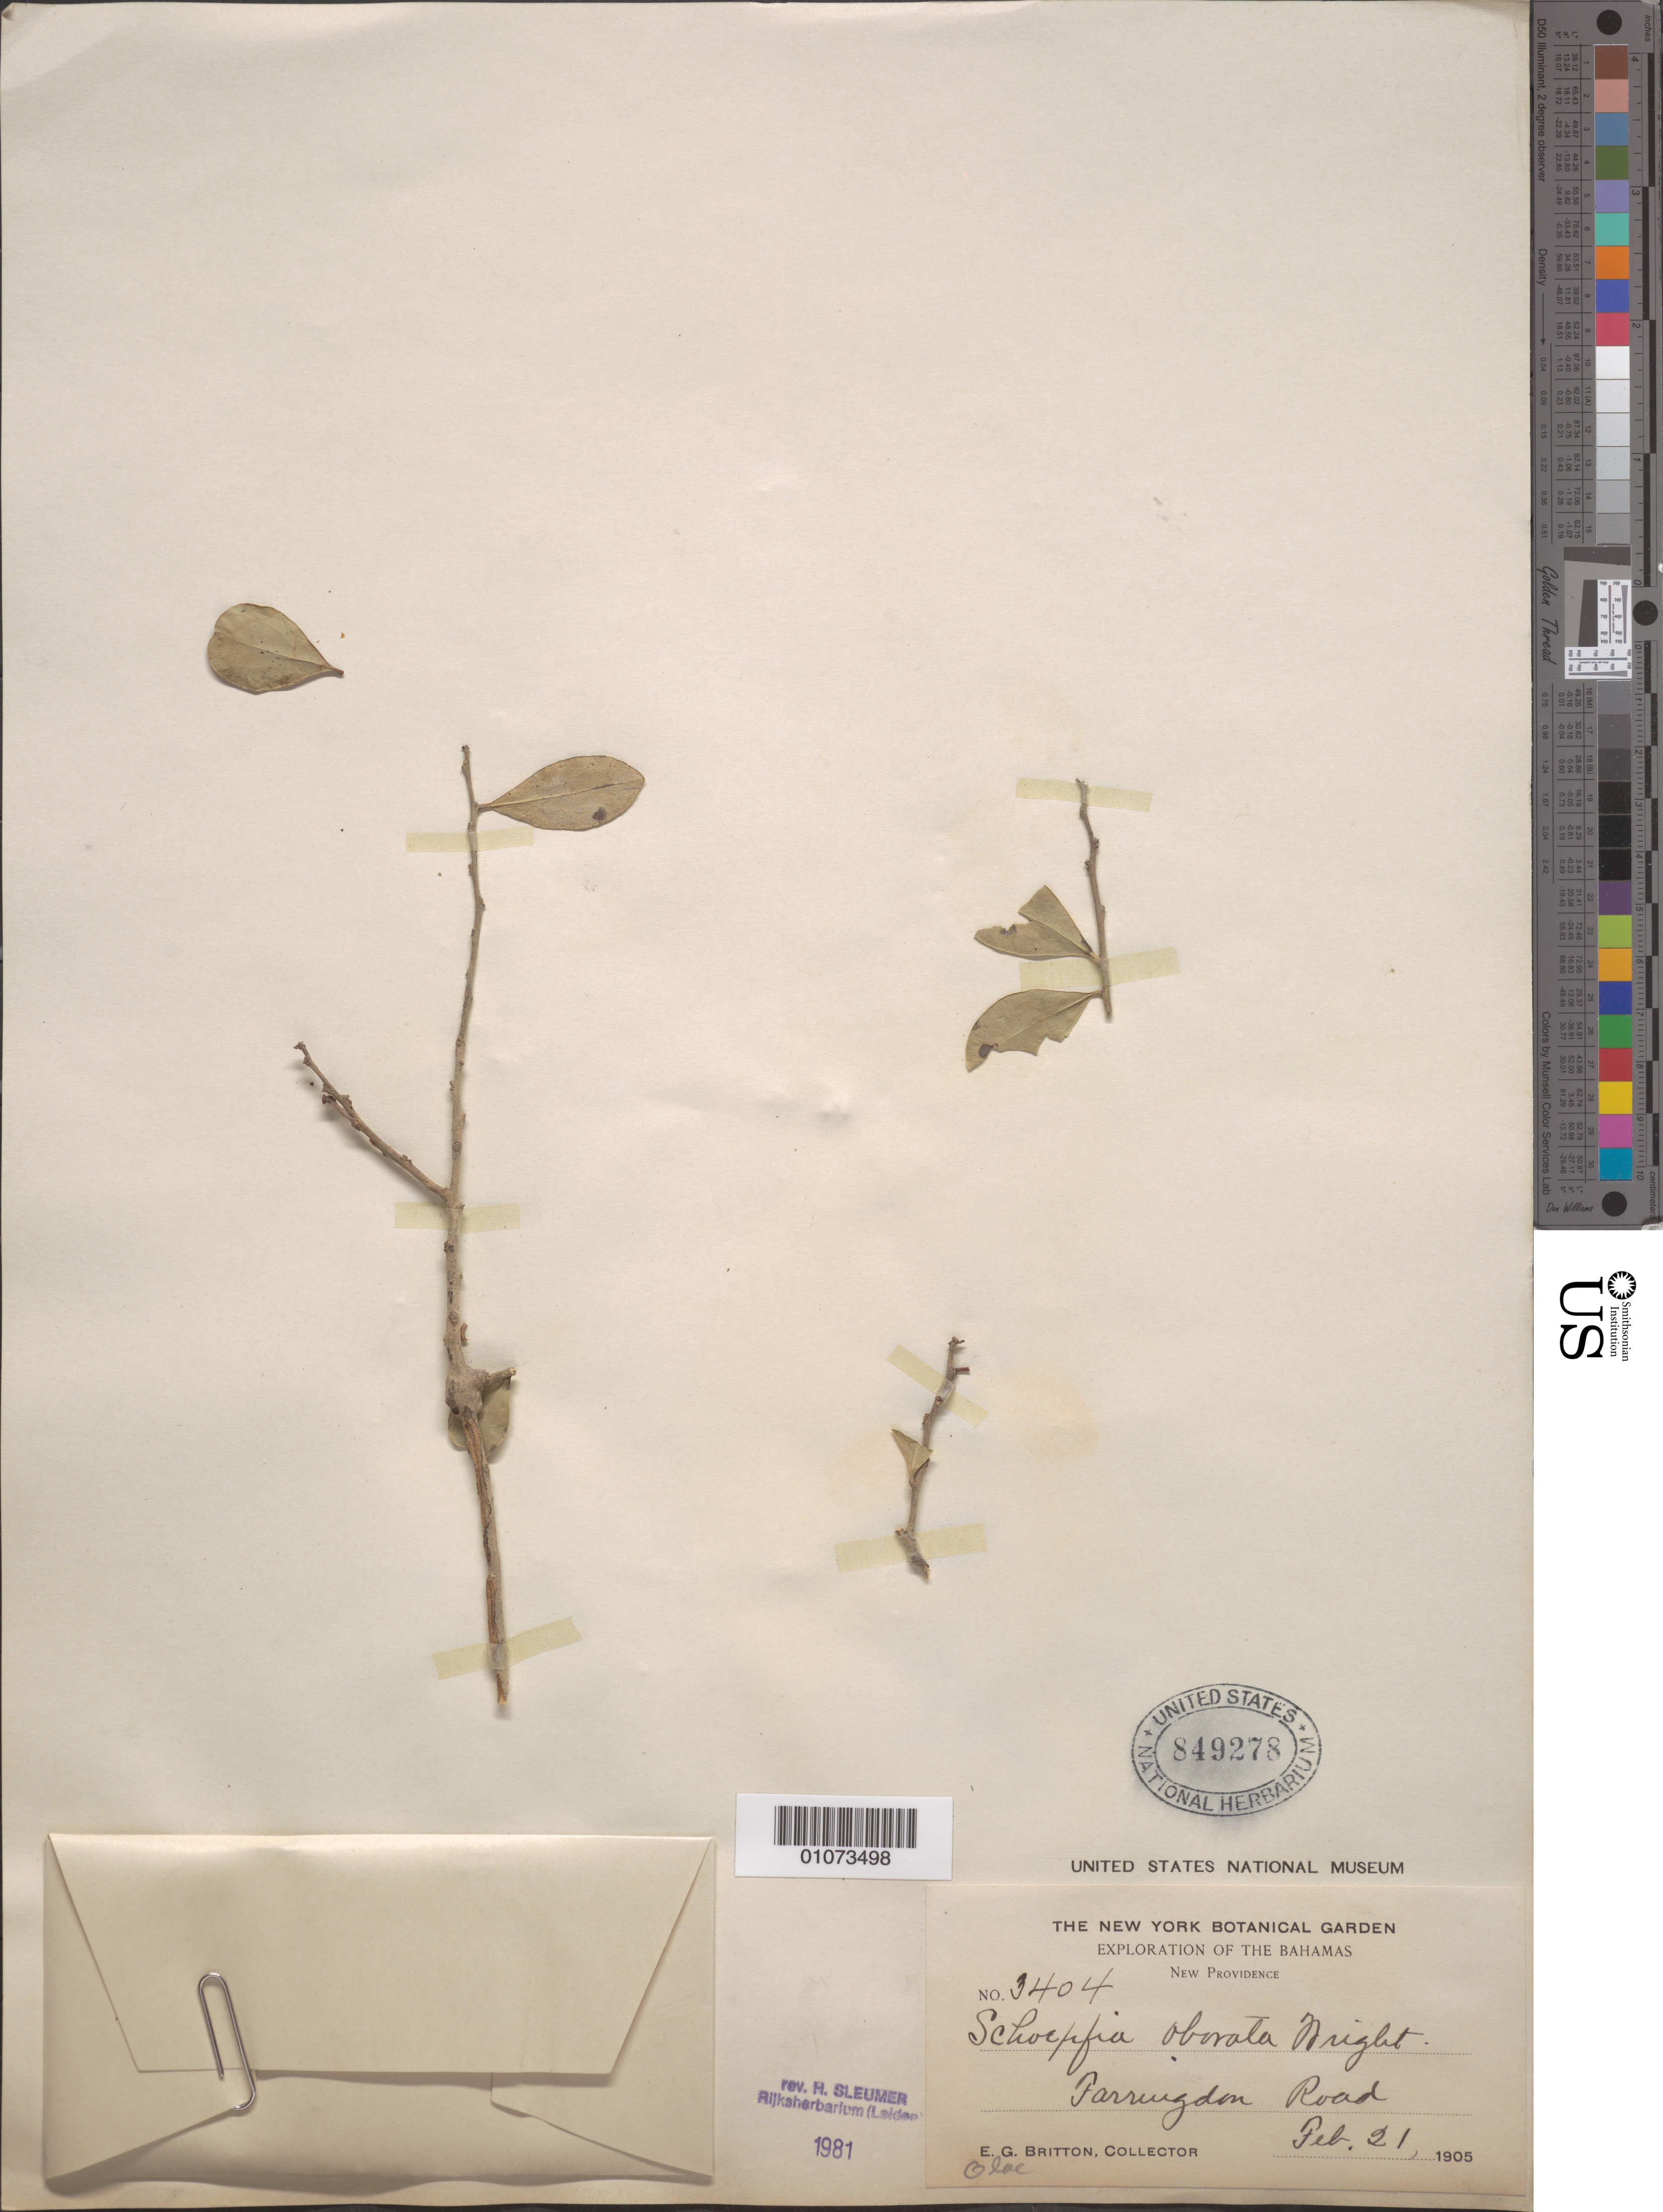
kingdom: Plantae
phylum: Tracheophyta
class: Magnoliopsida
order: Santalales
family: Schoepfiaceae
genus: Schoepfia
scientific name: Schoepfia obovata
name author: C. Wright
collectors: E. G. Britton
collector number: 3404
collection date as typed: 21 Feb 1905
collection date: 1905-02-21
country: Bahamas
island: New Providence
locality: Farruigdon Road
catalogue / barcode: US 849278